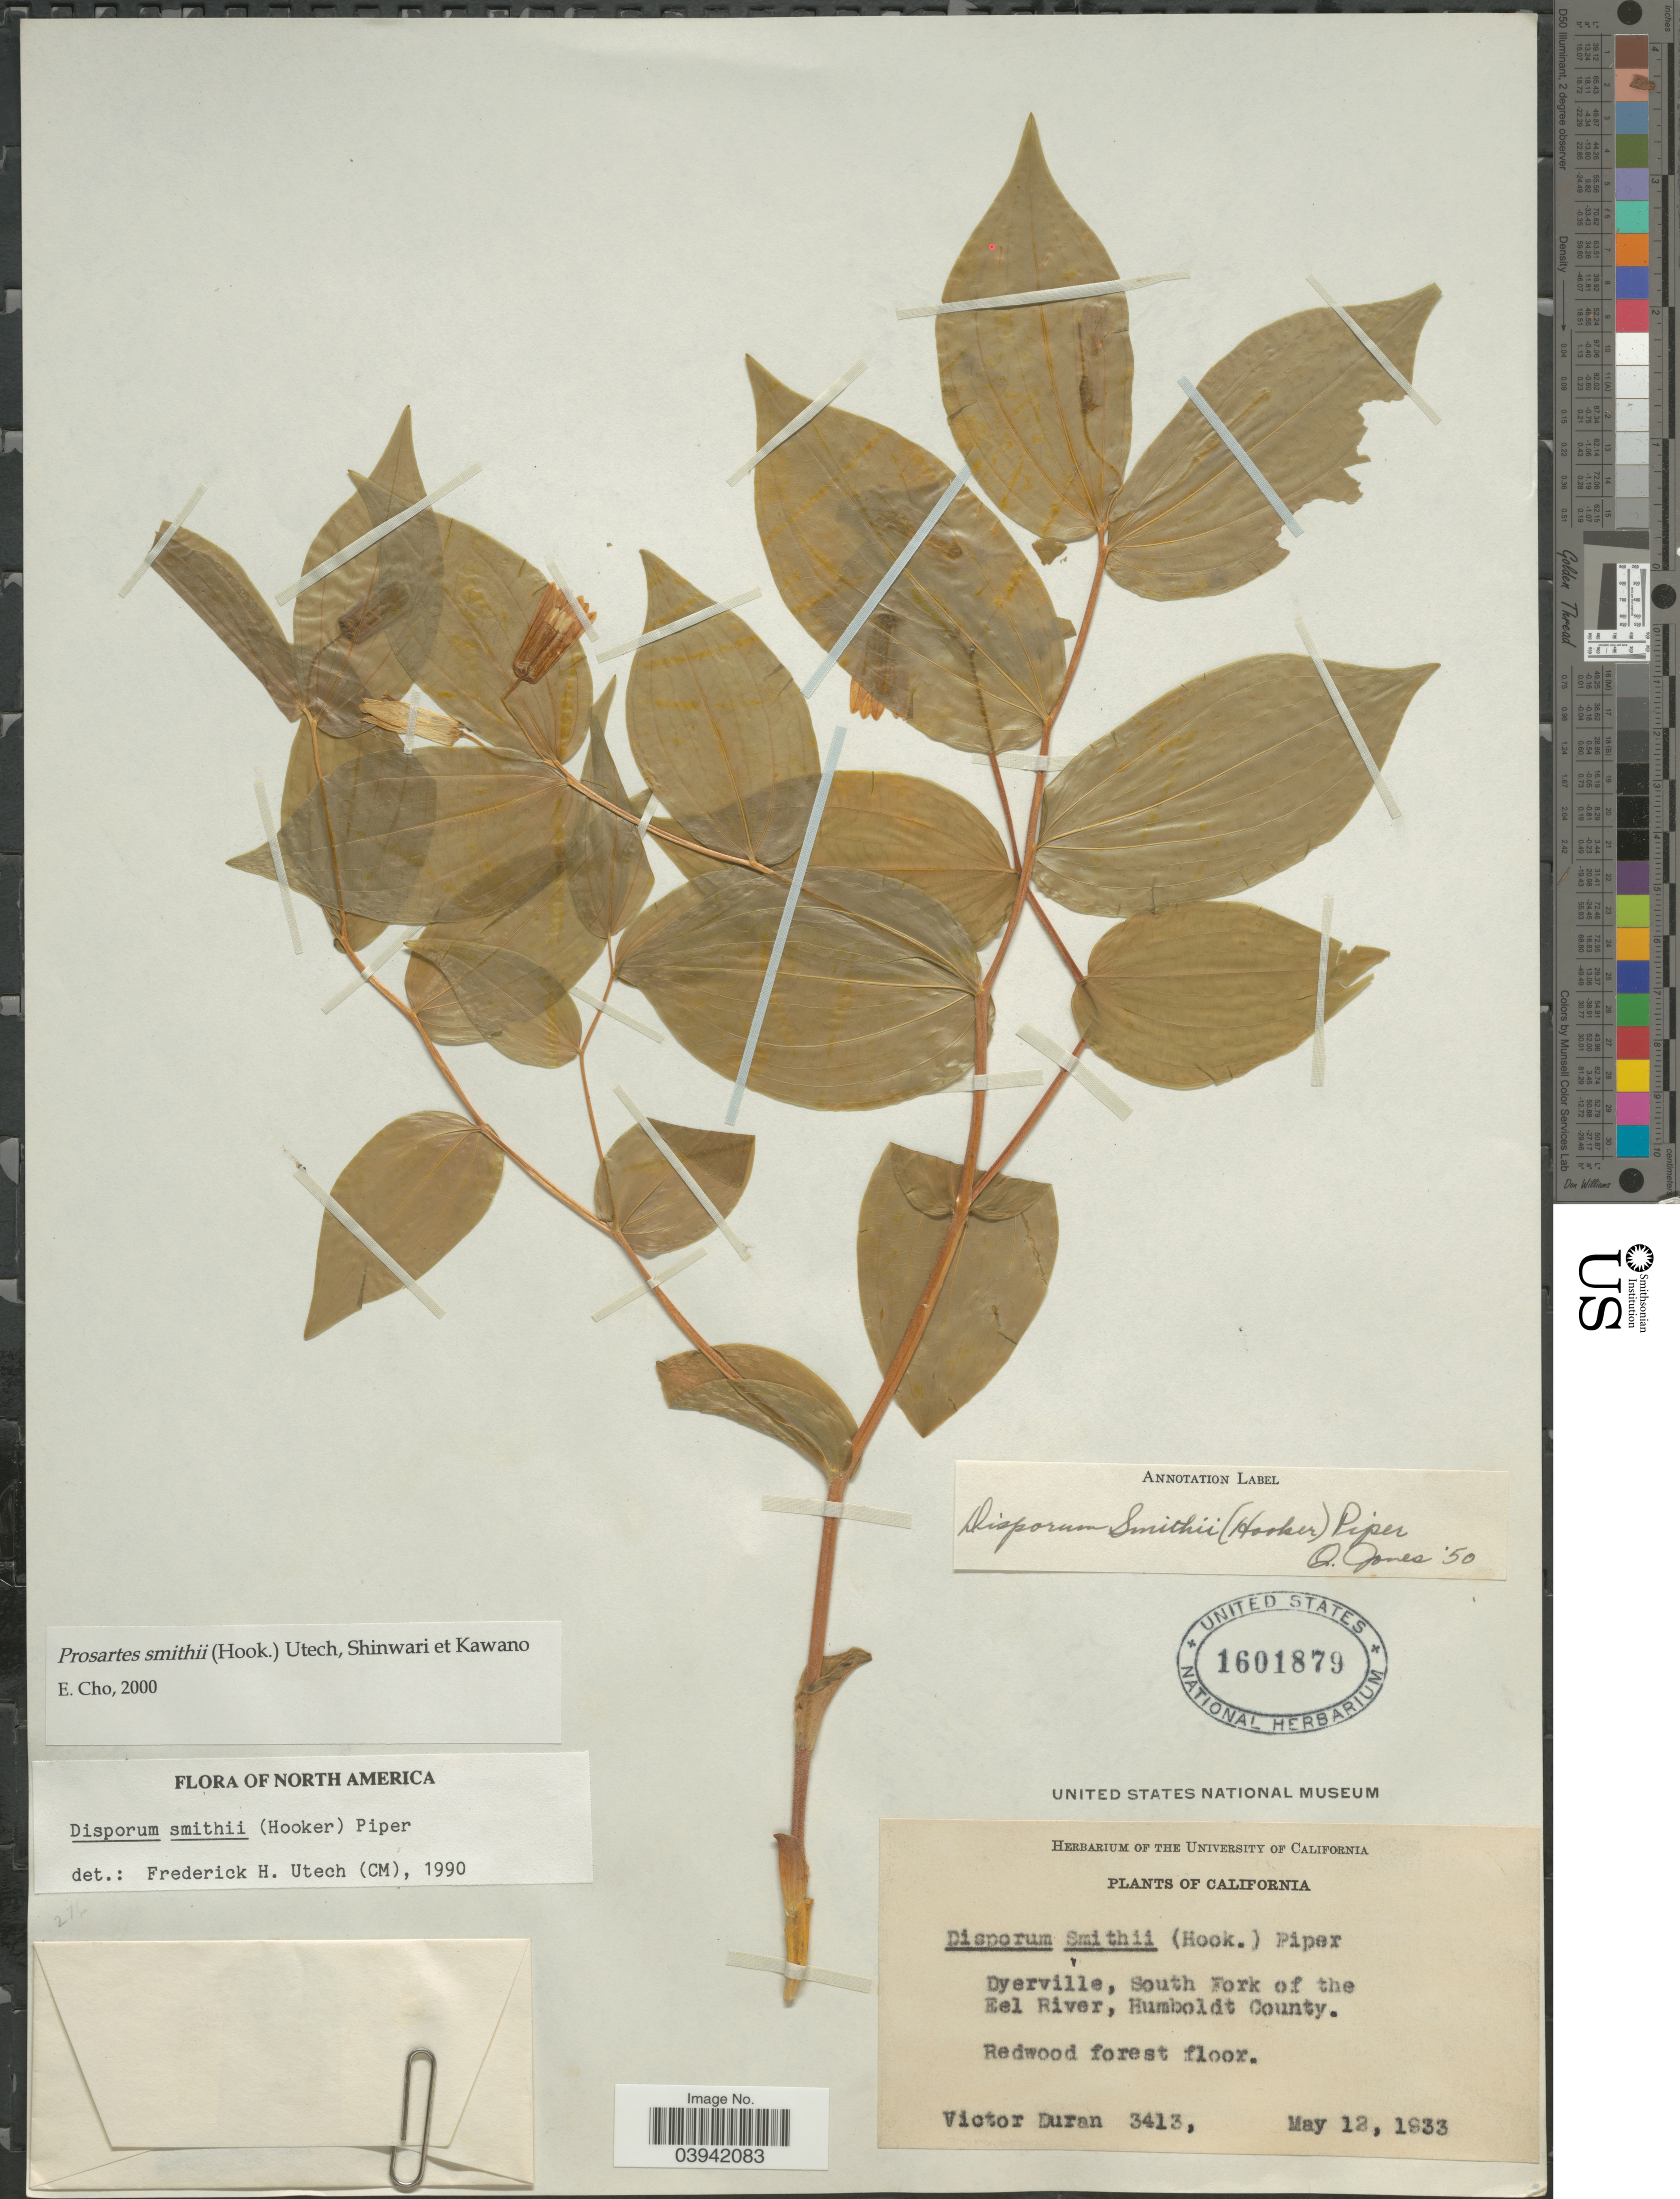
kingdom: Plantae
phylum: Tracheophyta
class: Liliopsida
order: Liliales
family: Liliaceae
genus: Prosartes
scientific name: Prosartes smithii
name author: (Hook.) Utech et al.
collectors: V. Duran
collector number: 3413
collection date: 1933-05-12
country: United States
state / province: California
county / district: Humboldt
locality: Dyerville, South Fork of the Eel River, Humboldt County.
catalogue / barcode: US 1601879